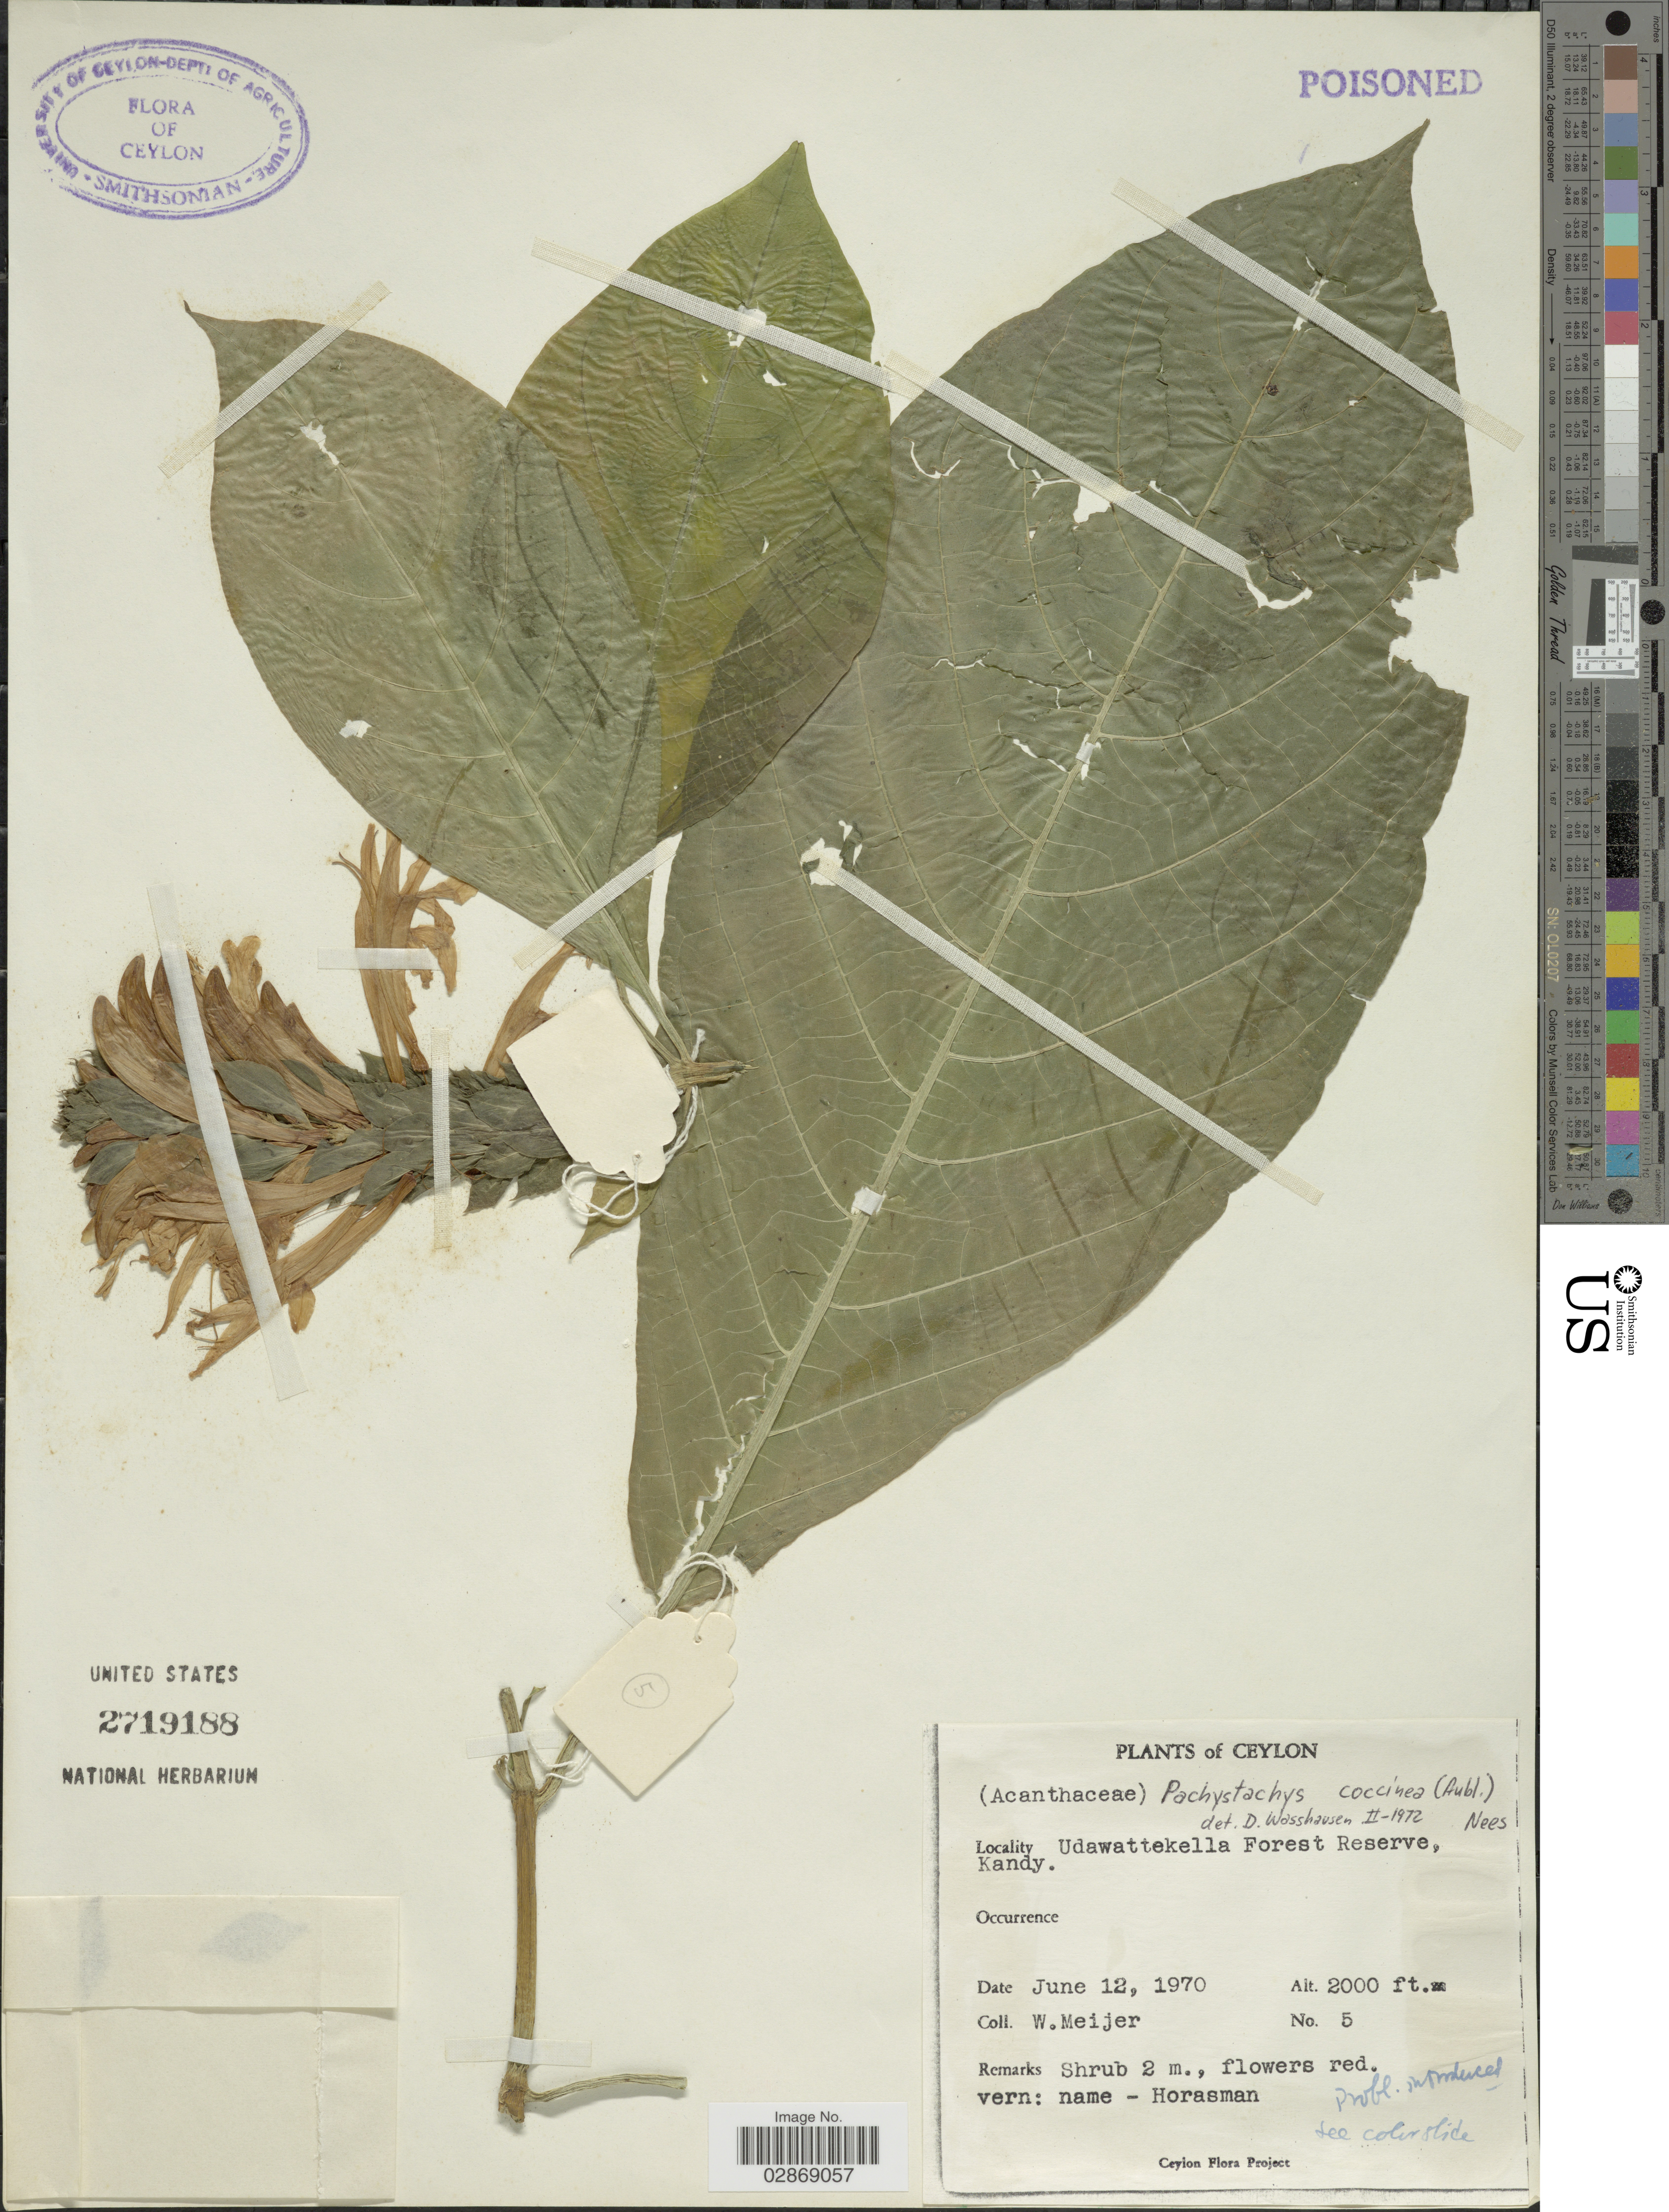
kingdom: Plantae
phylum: Tracheophyta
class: Magnoliopsida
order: Lamiales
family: Acanthaceae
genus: Pachystachys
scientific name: Pachystachys spicata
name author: (Ruiz & Pav.) Wassh.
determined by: Wasshausen, Dieter C., (BOT), Smithsonian Institution - National Museum of Natural History (UNITED STATES)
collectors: W. Meijer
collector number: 5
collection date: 1970-06-12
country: Sri Lanka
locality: Ceylon. Udawattekella Forest Reserve, Kandy.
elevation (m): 610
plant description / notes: "Probably introduced, see color slide" handwritten note on label.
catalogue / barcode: US 2719188